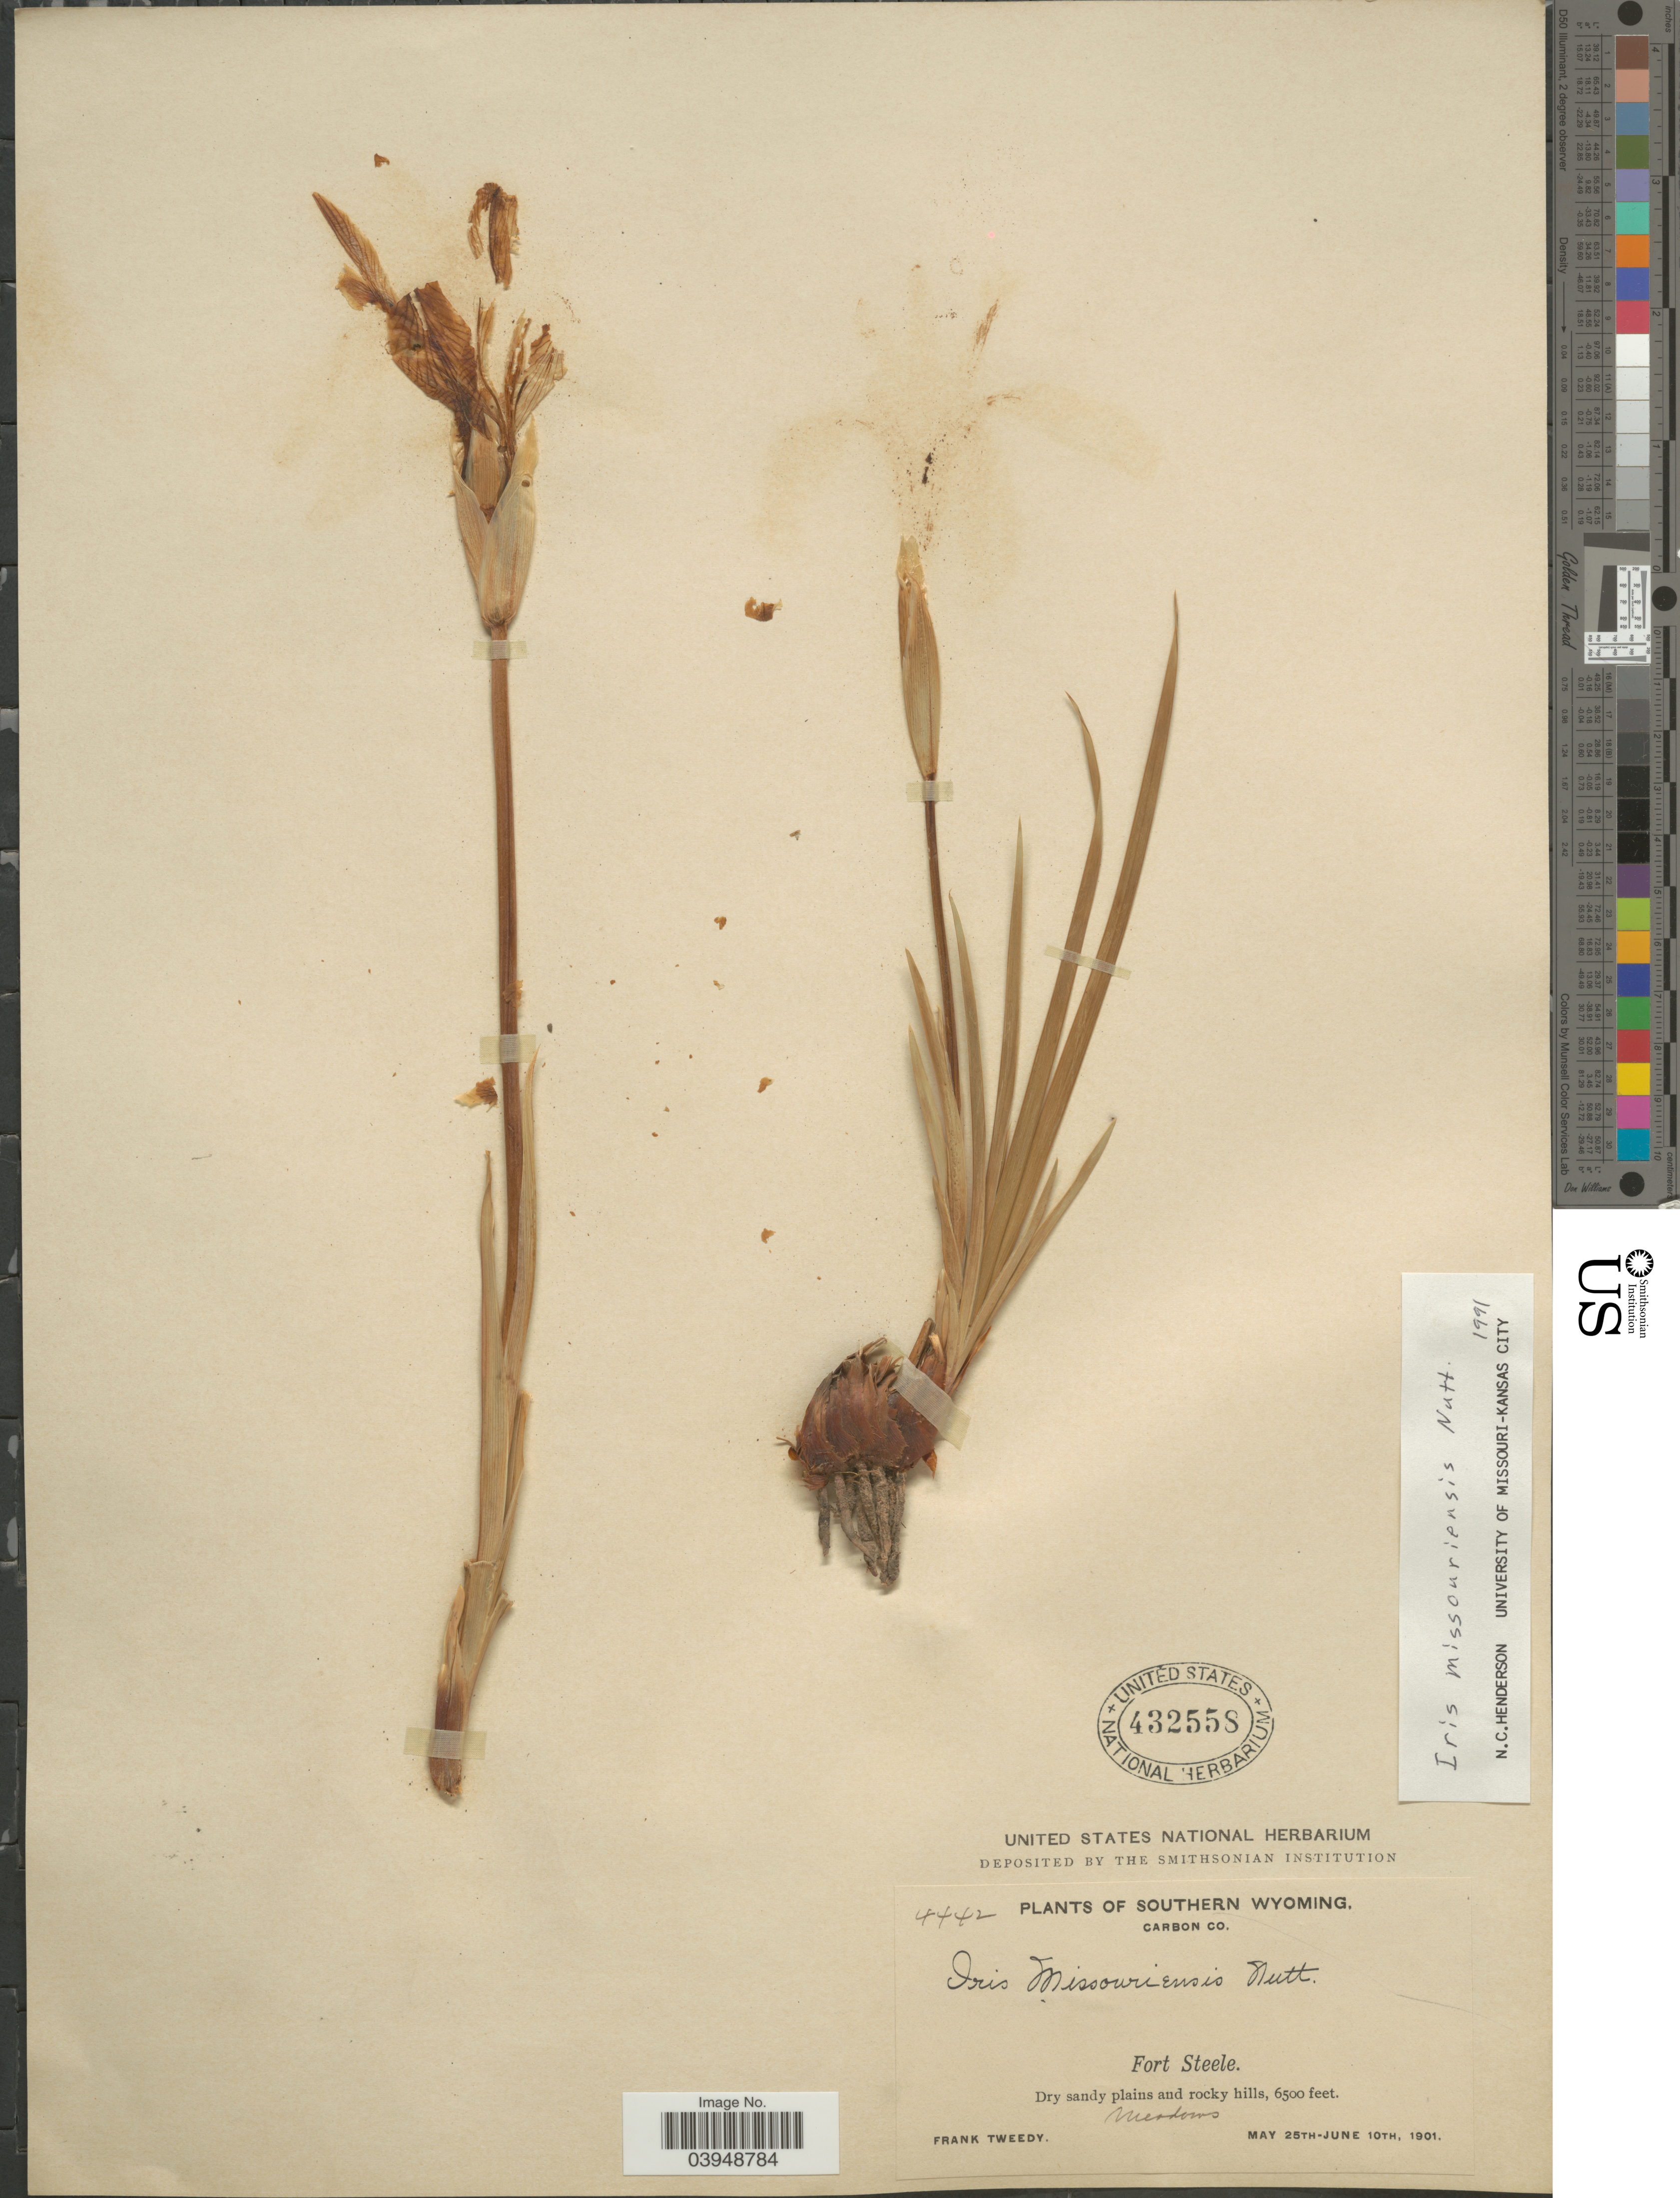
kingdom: Plantae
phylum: Tracheophyta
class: Liliopsida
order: Asparagales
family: Iridaceae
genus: Iris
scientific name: Iris missouriensis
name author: Nutt.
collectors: F. Tweedy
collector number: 4442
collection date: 1901-05-25/1901-06-10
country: United States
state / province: Wyoming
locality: Southern Wyoming. Carbon Co. Fort Steele.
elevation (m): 1981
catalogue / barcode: US 432558